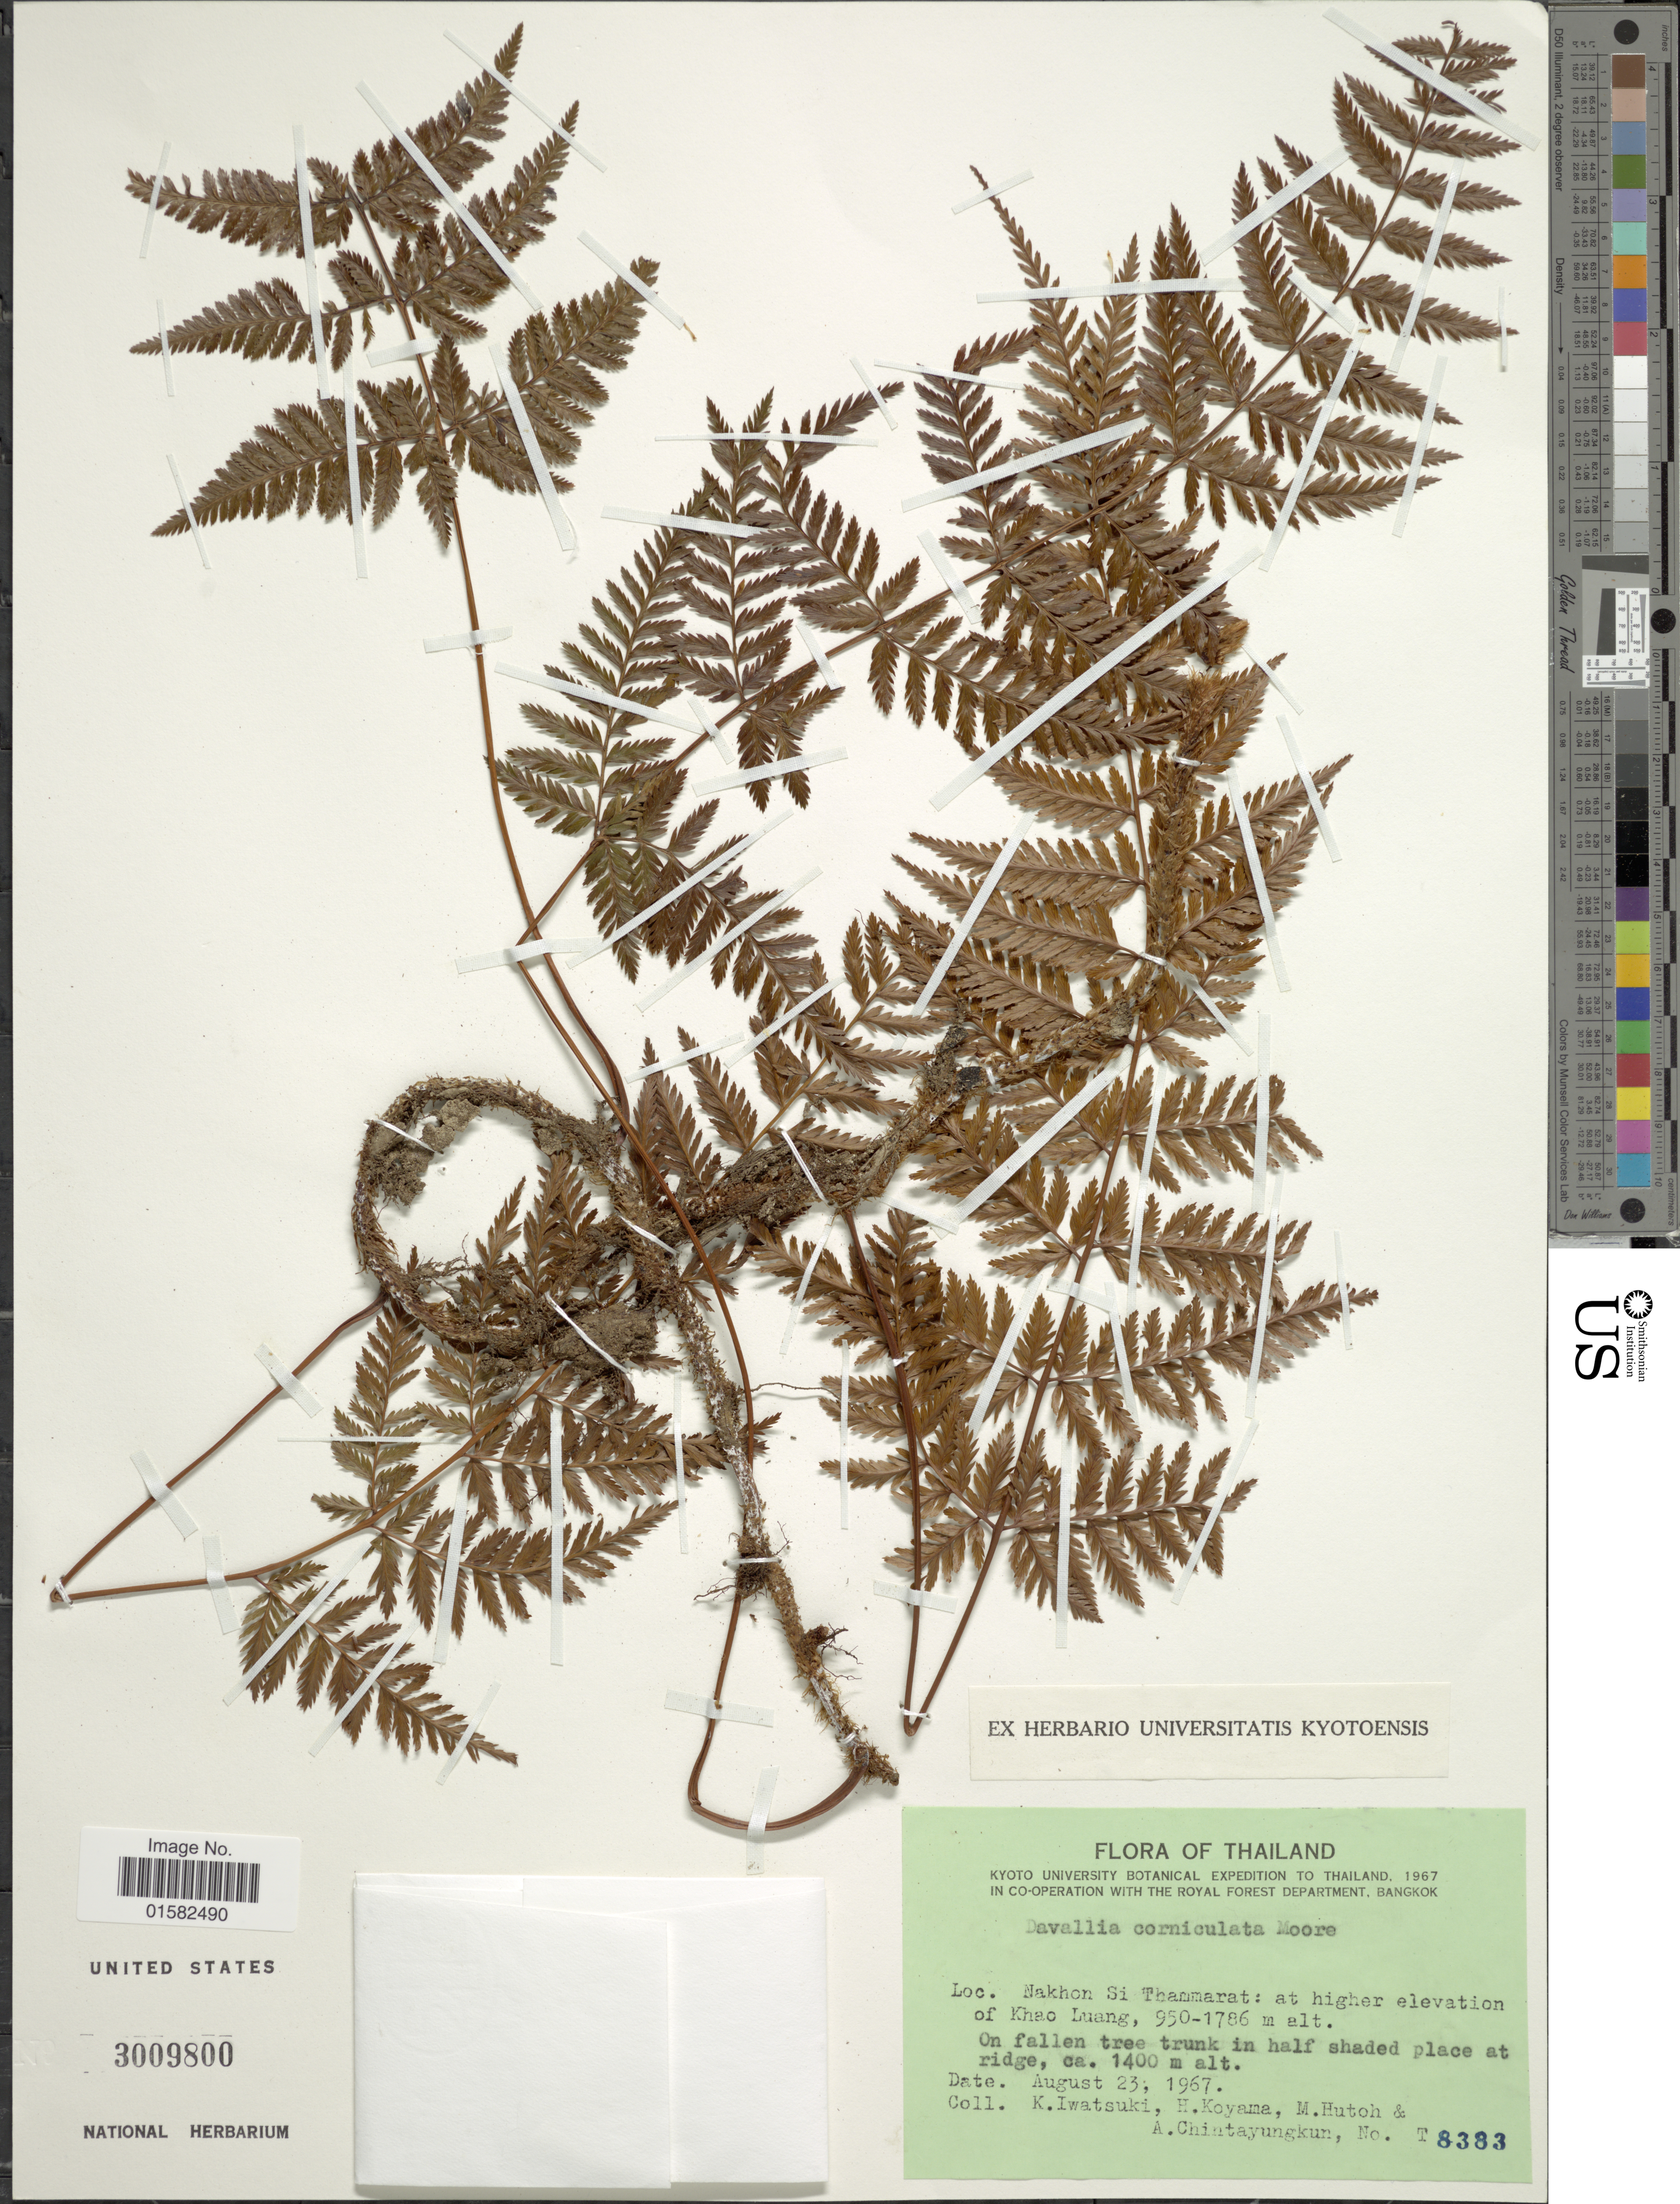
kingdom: Plantae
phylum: Tracheophyta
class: Polypodiopsida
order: Polypodiales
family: Davalliaceae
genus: Humata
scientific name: Humata corniculata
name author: (T. Moore) M. Kato & Tsutsumi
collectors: K. Iwatsuki, H. Koyama, M. Hutoh & A. Chintayungkun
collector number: T 8383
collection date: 1967-08-23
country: Thailand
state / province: Nakhon Si Thammarat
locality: At higher elevation of Khao Luang.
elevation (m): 290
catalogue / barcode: US 3009800